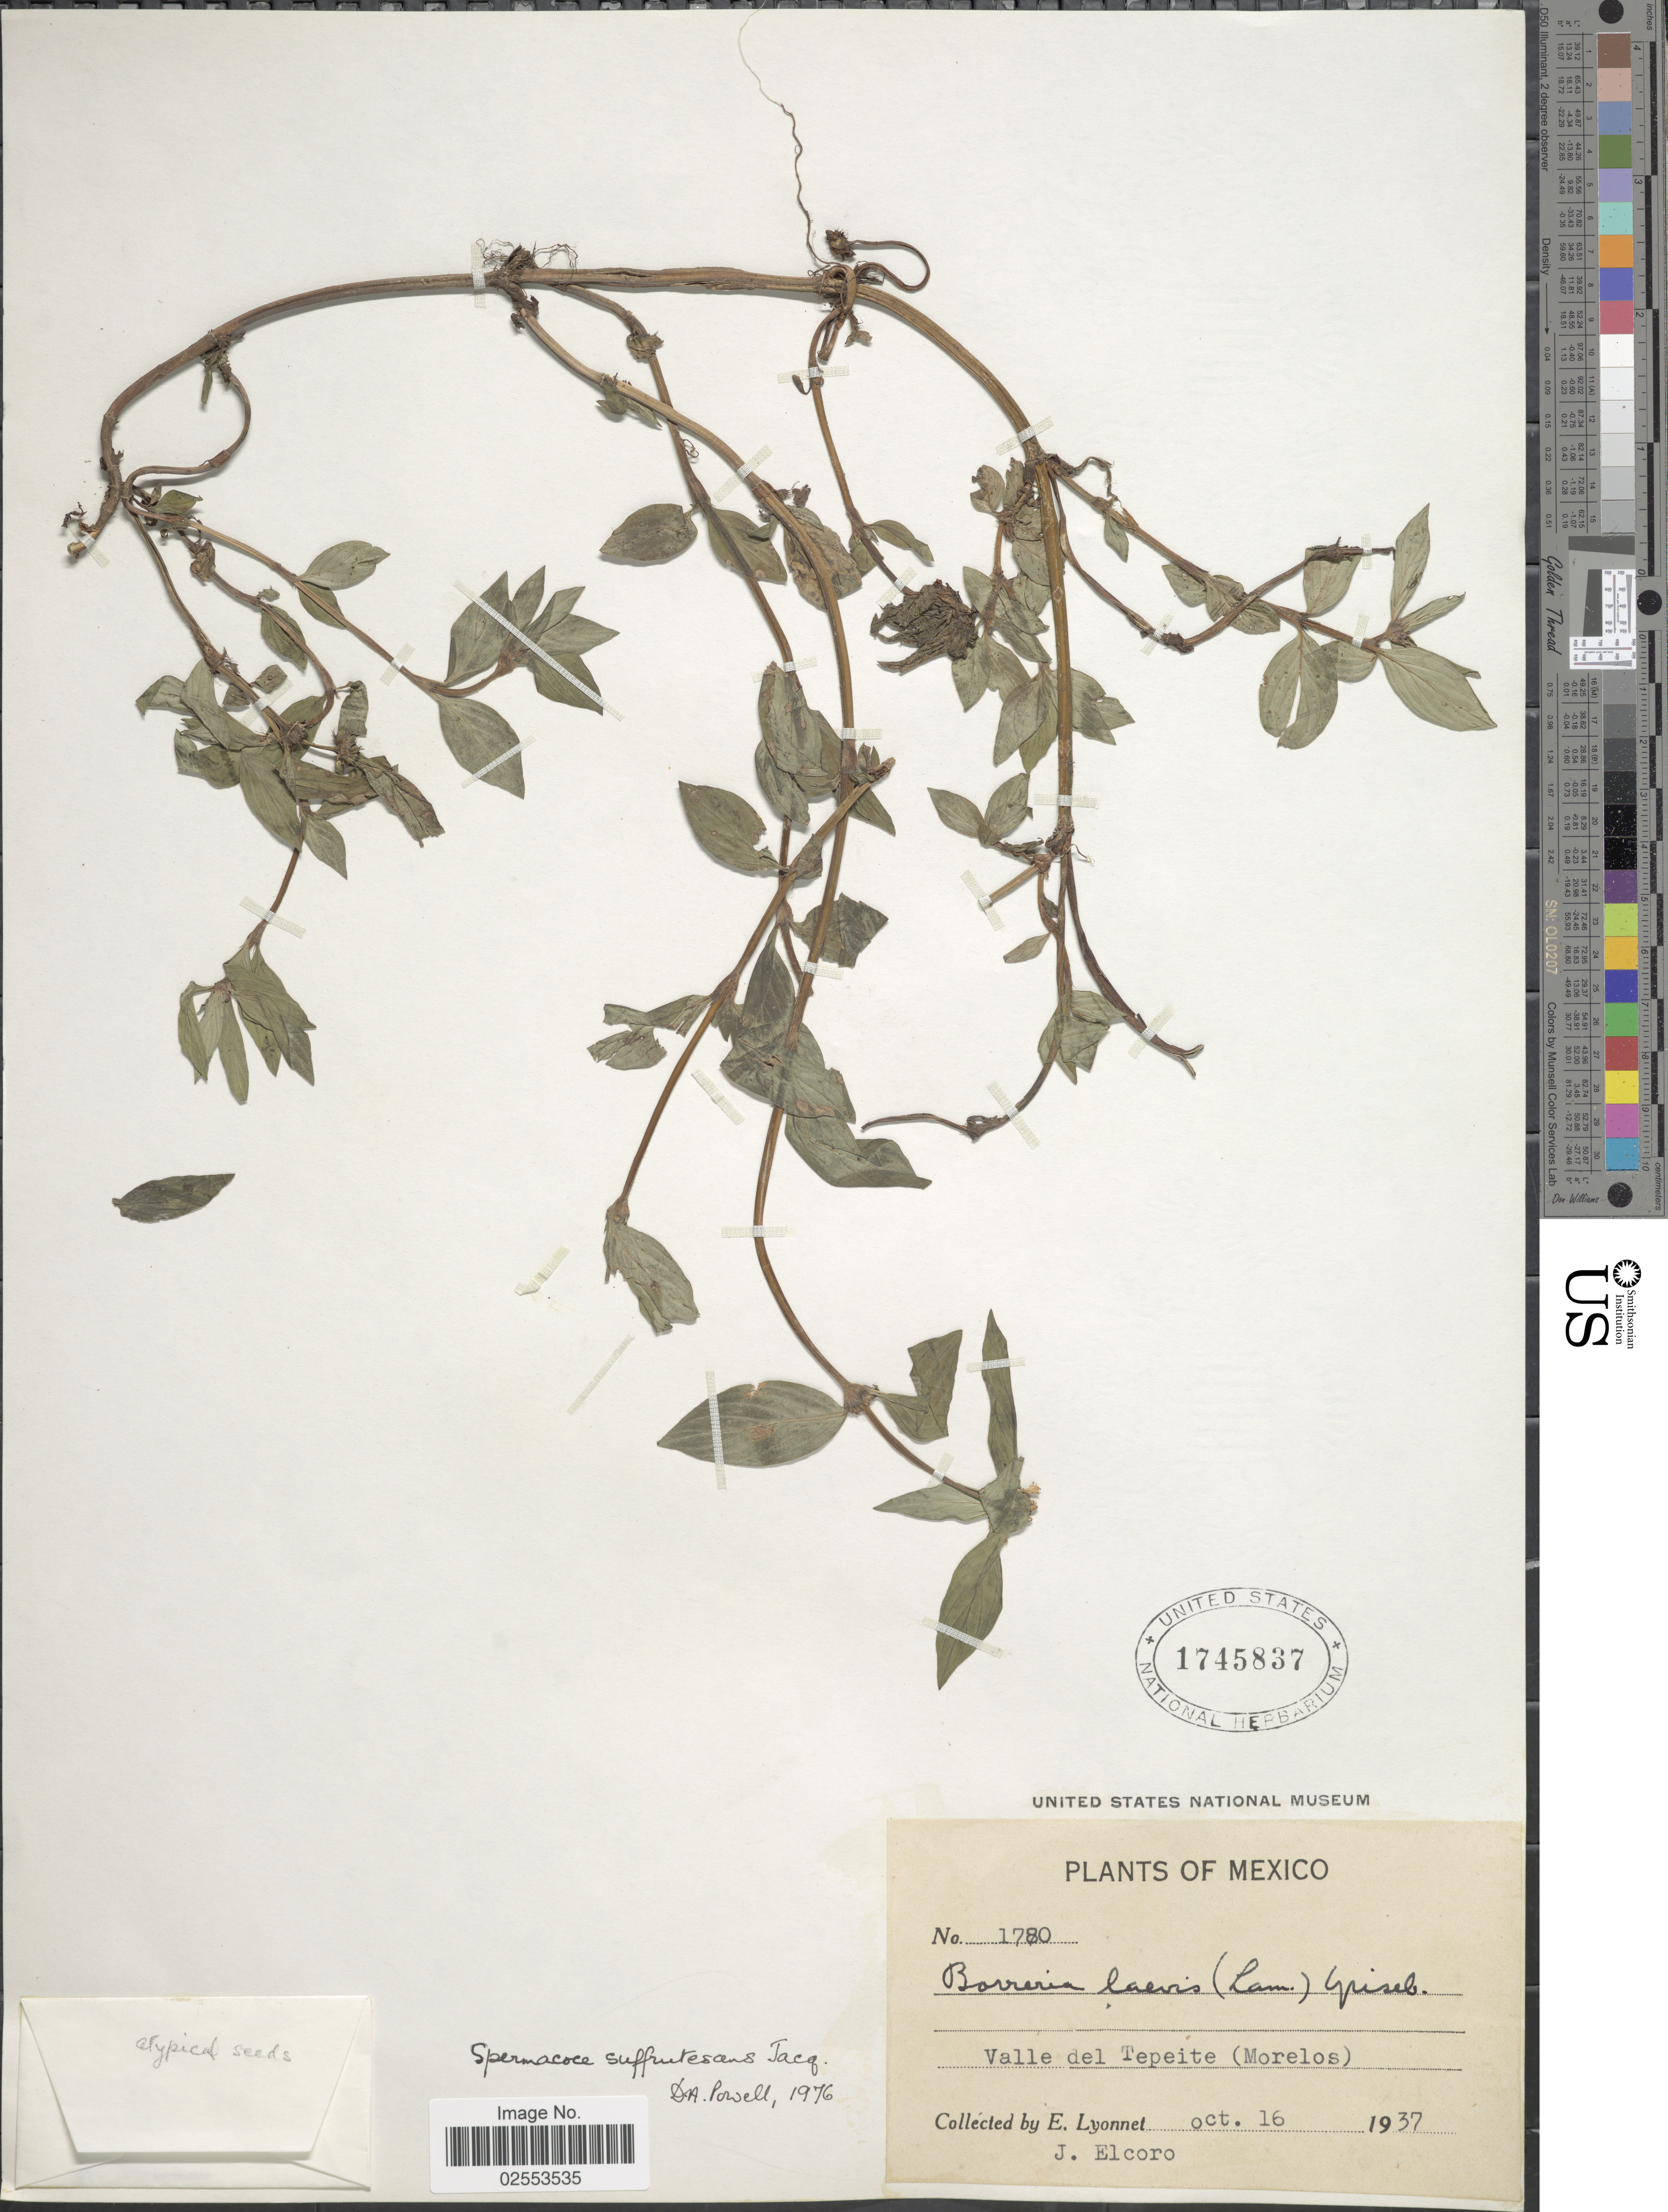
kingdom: Plantae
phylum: Tracheophyta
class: Magnoliopsida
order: Gentianales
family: Rubiaceae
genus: Spermacoce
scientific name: Spermacoce assurgens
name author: Ruiz & Pav.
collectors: E. Lyonnet & J. Elcoro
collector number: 1780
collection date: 1937-10-16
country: Mexico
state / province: Morelos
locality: Valle del Tepeite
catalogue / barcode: US 1745837